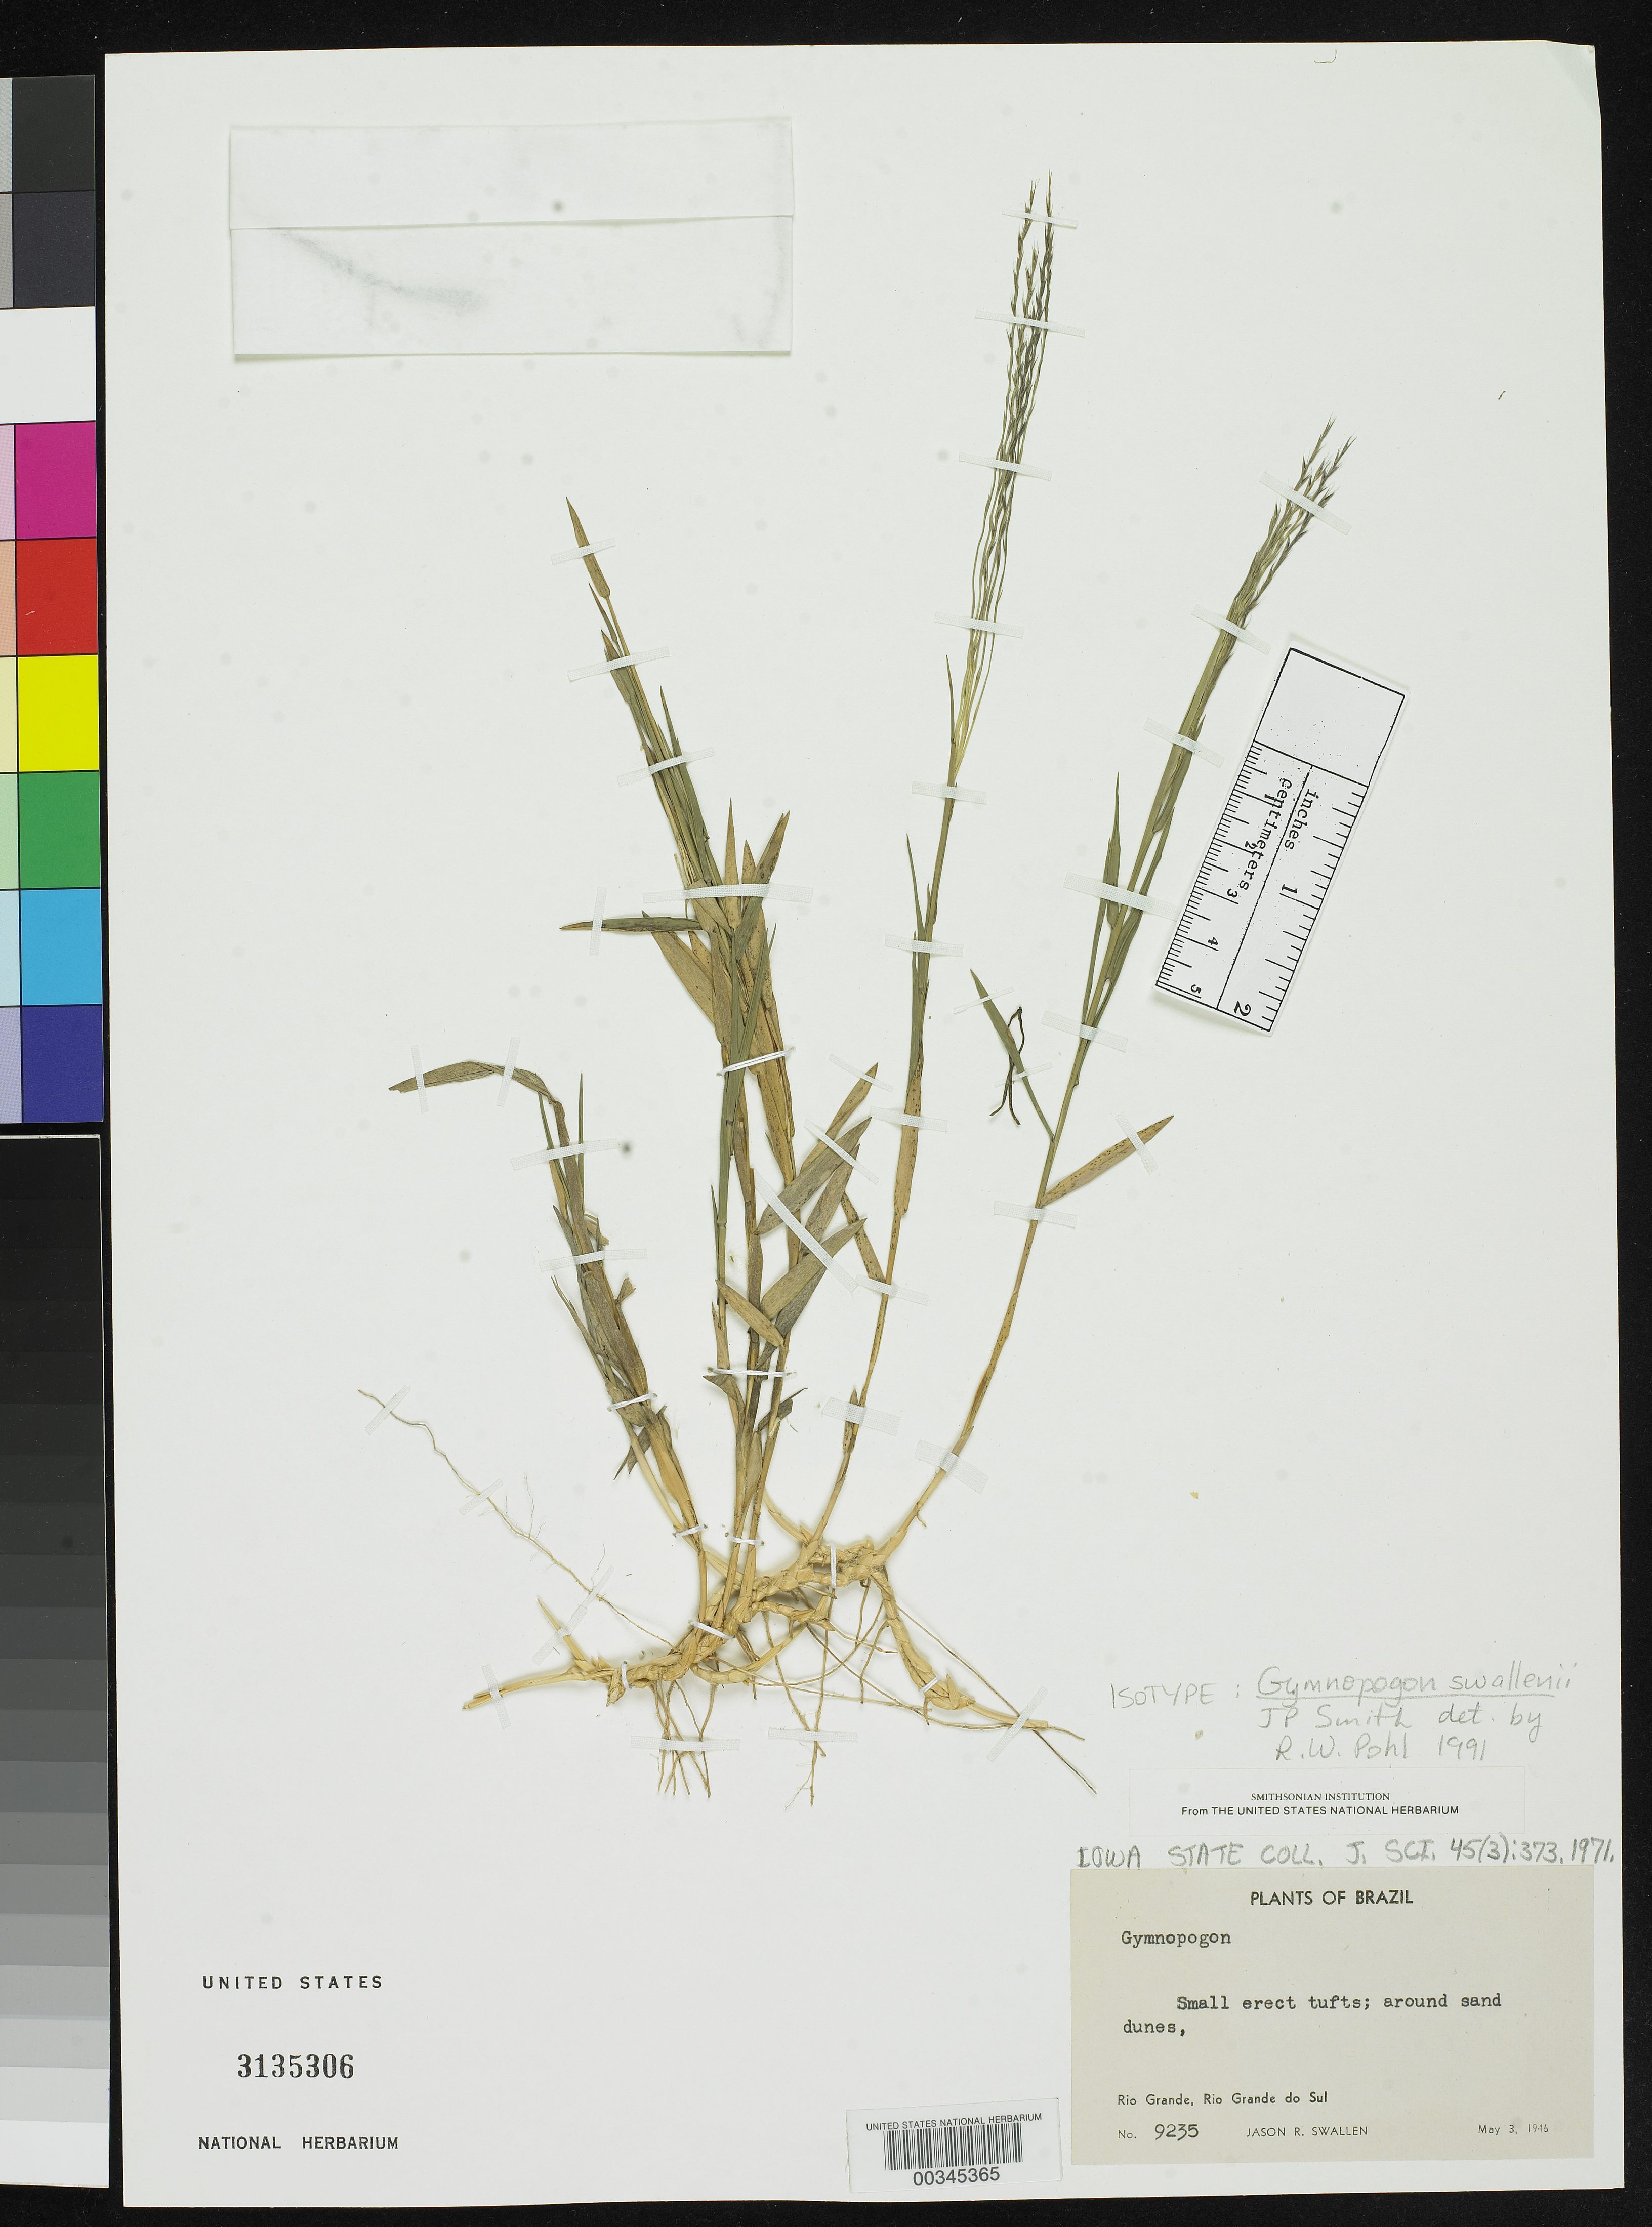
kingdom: Plantae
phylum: Tracheophyta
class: Liliopsida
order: Poales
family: Poaceae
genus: Gymnopogon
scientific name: Gymnopogon swallenii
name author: J.P. Sm.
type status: Isotype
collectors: J. R. Swallen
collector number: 9235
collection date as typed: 03 May 1946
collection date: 1946-05-03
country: Brazil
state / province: Rio Grande do Sul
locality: Rio Grande.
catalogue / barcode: US 3135306